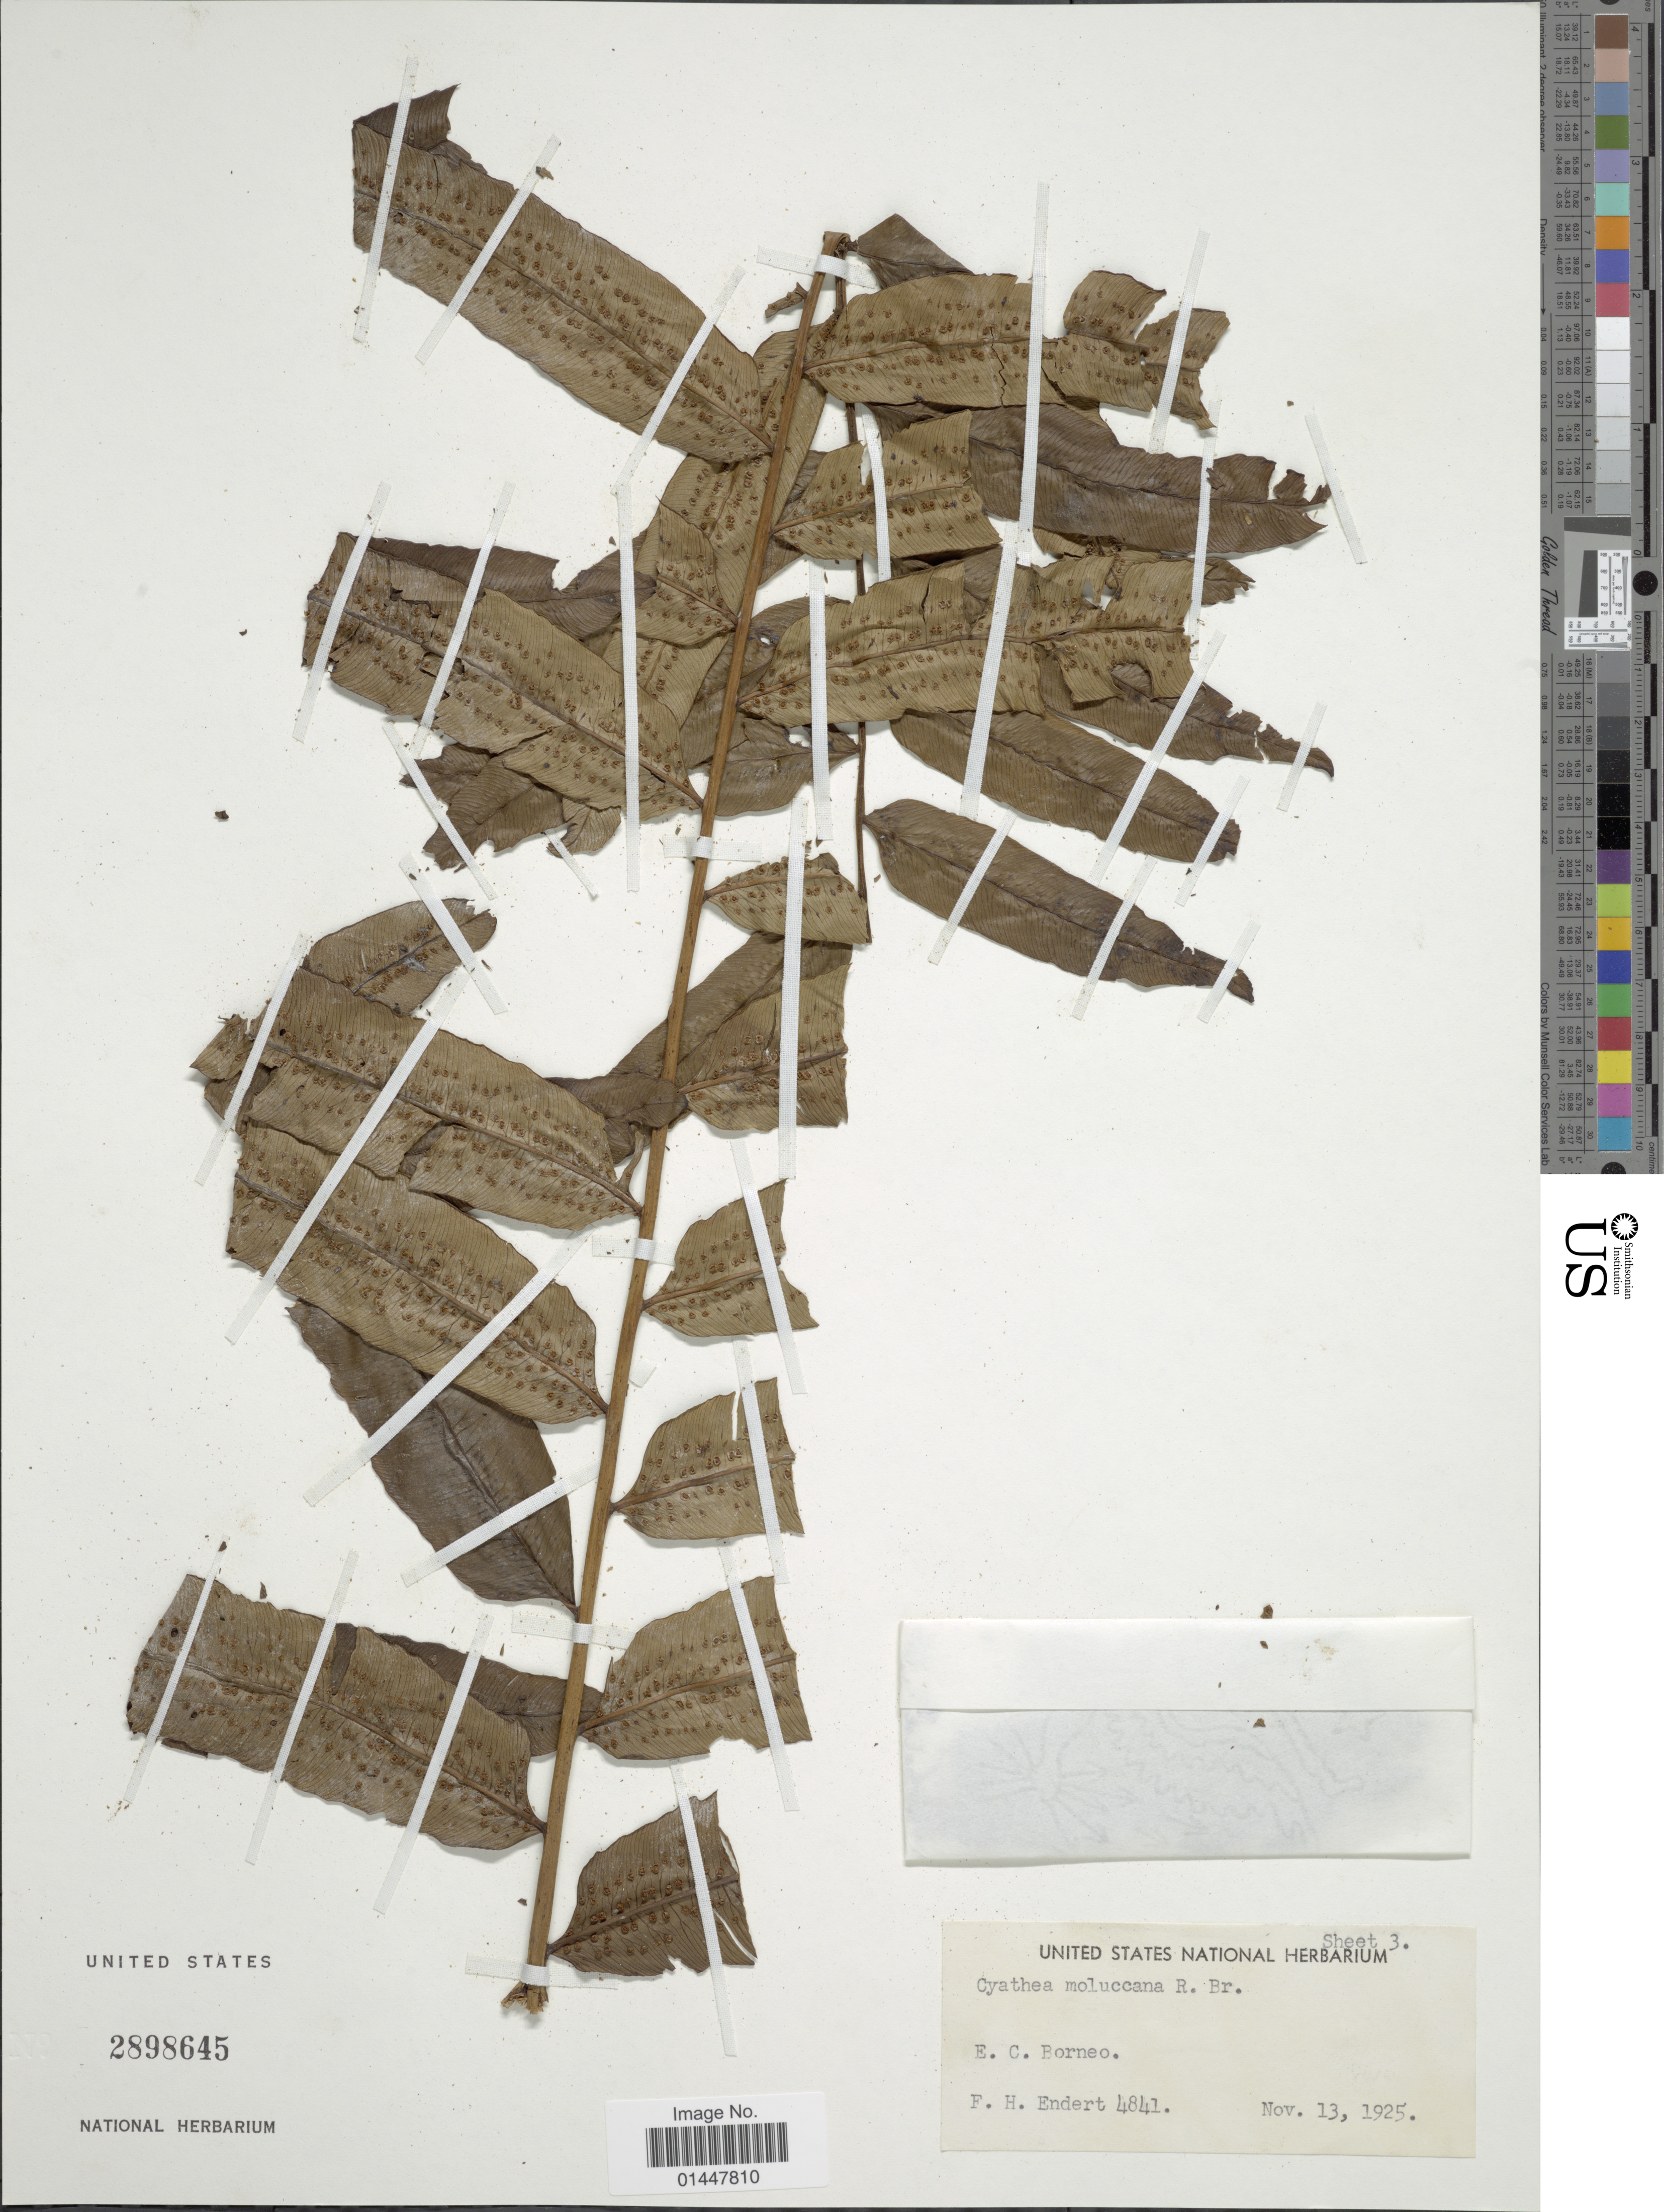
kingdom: Plantae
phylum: Tracheophyta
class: Polypodiopsida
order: Cyatheales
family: Cyatheaceae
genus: Sphaeropteris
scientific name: Sphaeropteris moluccana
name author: (Desv.) R.M. Tryon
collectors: F. Endert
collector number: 4841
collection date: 1925-11-13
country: Brunei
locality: E. C. Borneo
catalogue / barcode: US 2898645